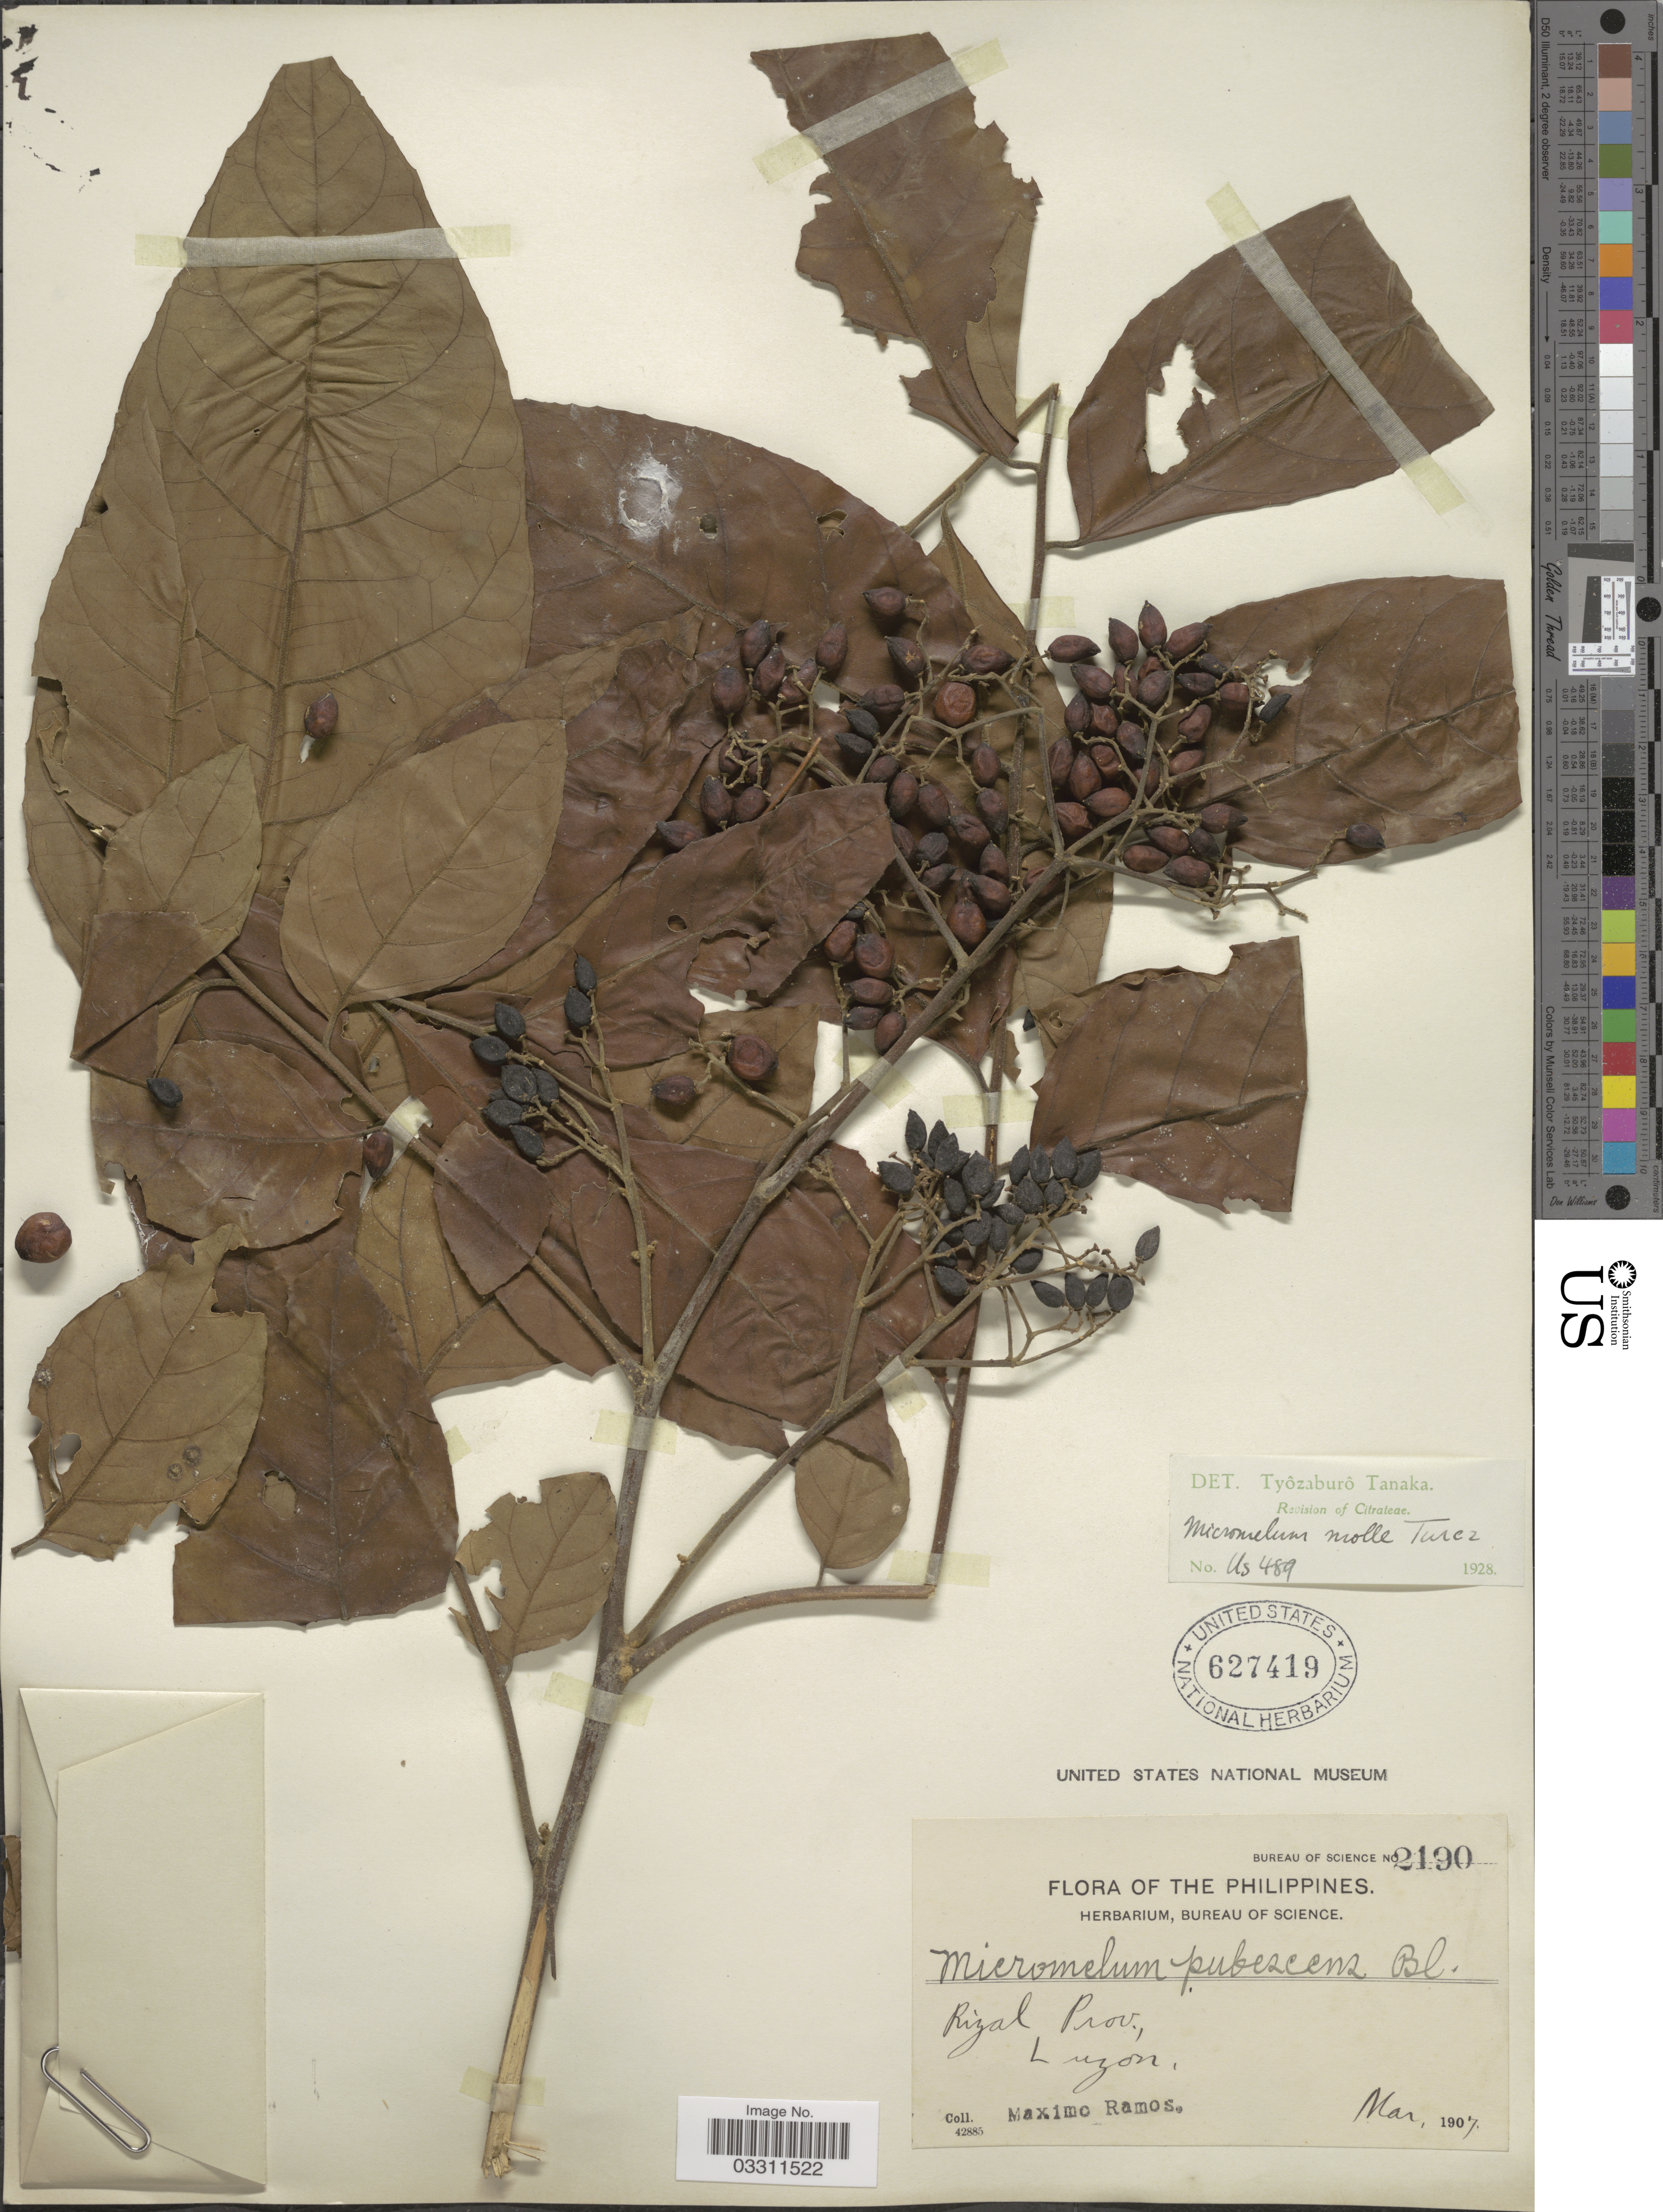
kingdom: Plantae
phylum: Tracheophyta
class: Magnoliopsida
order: Sapindales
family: Rutaceae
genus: Micromelum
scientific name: Micromelum molle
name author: Turcz.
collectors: M. Ramos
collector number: Bureau of Science 2190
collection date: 1907-03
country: Philippines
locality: Rizal Prov., Luzon.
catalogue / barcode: US 627419